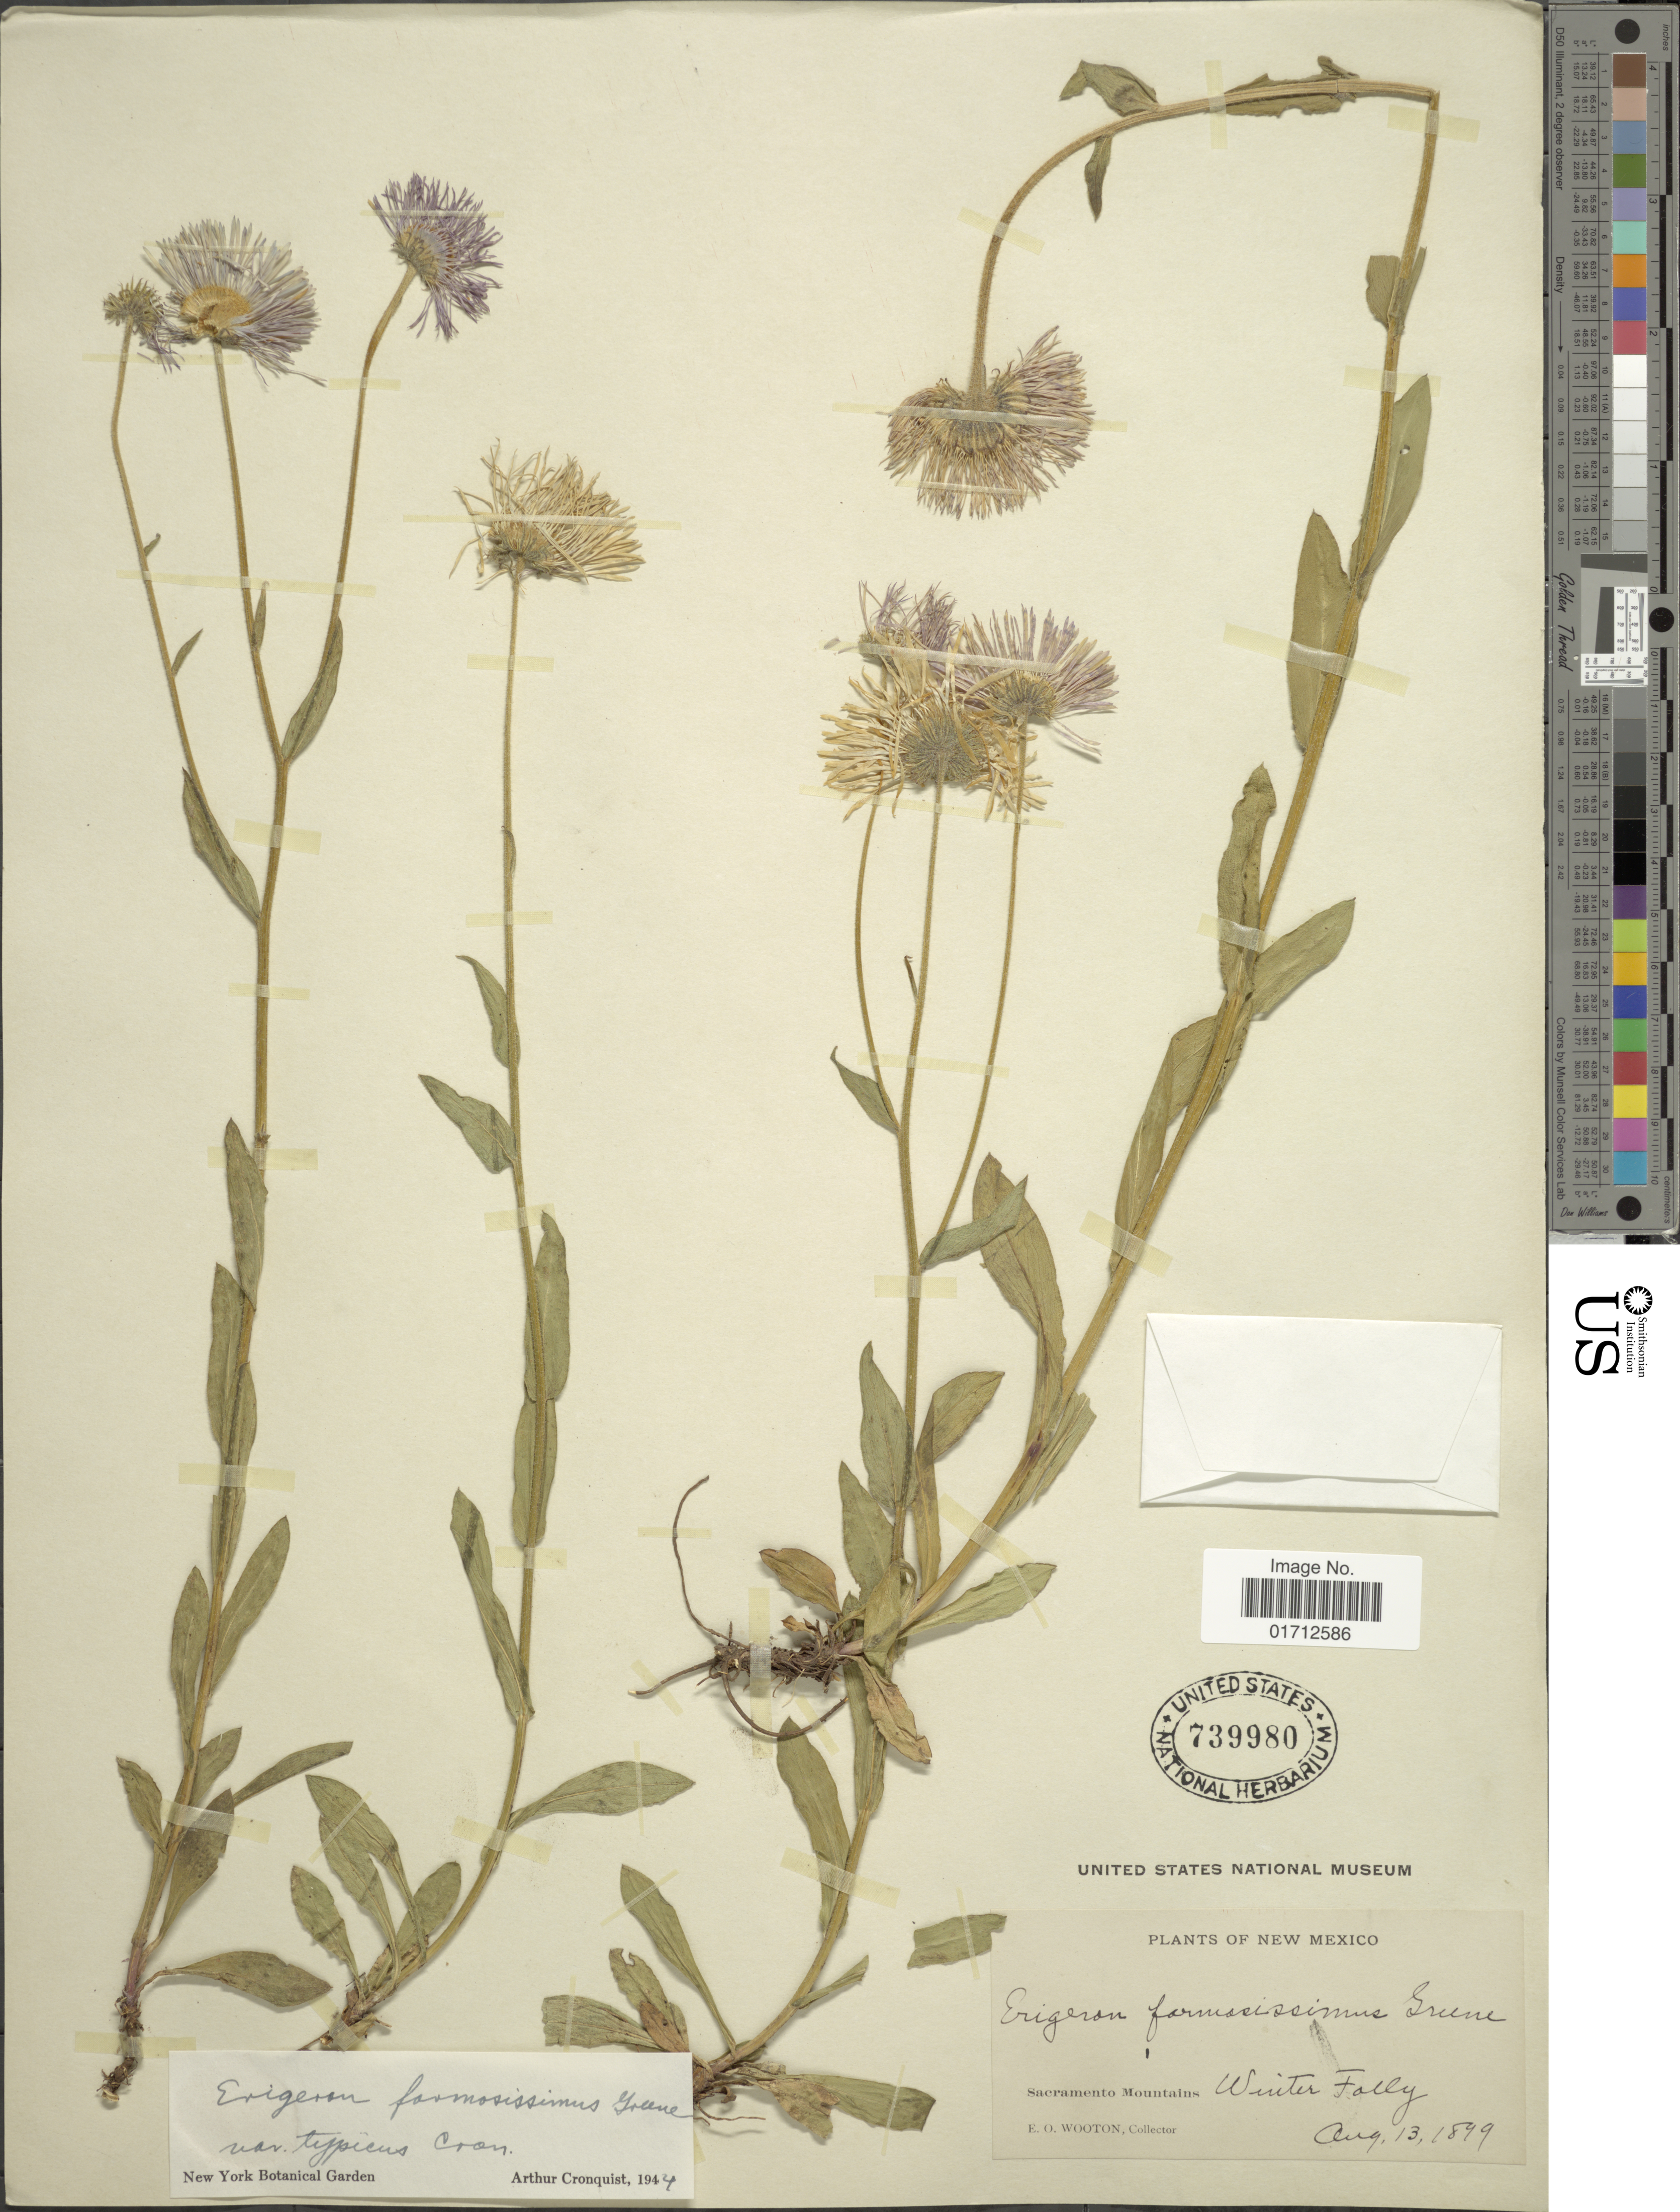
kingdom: Plantae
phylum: Tracheophyta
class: Magnoliopsida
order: Asterales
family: Asteraceae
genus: Erigeron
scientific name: Erigeron formosissimus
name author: Greene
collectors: E. O. Wooton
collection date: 1899-08-13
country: United States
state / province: New Mexico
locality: Sacramento Mountains, Winter Fally.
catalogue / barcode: US 739980